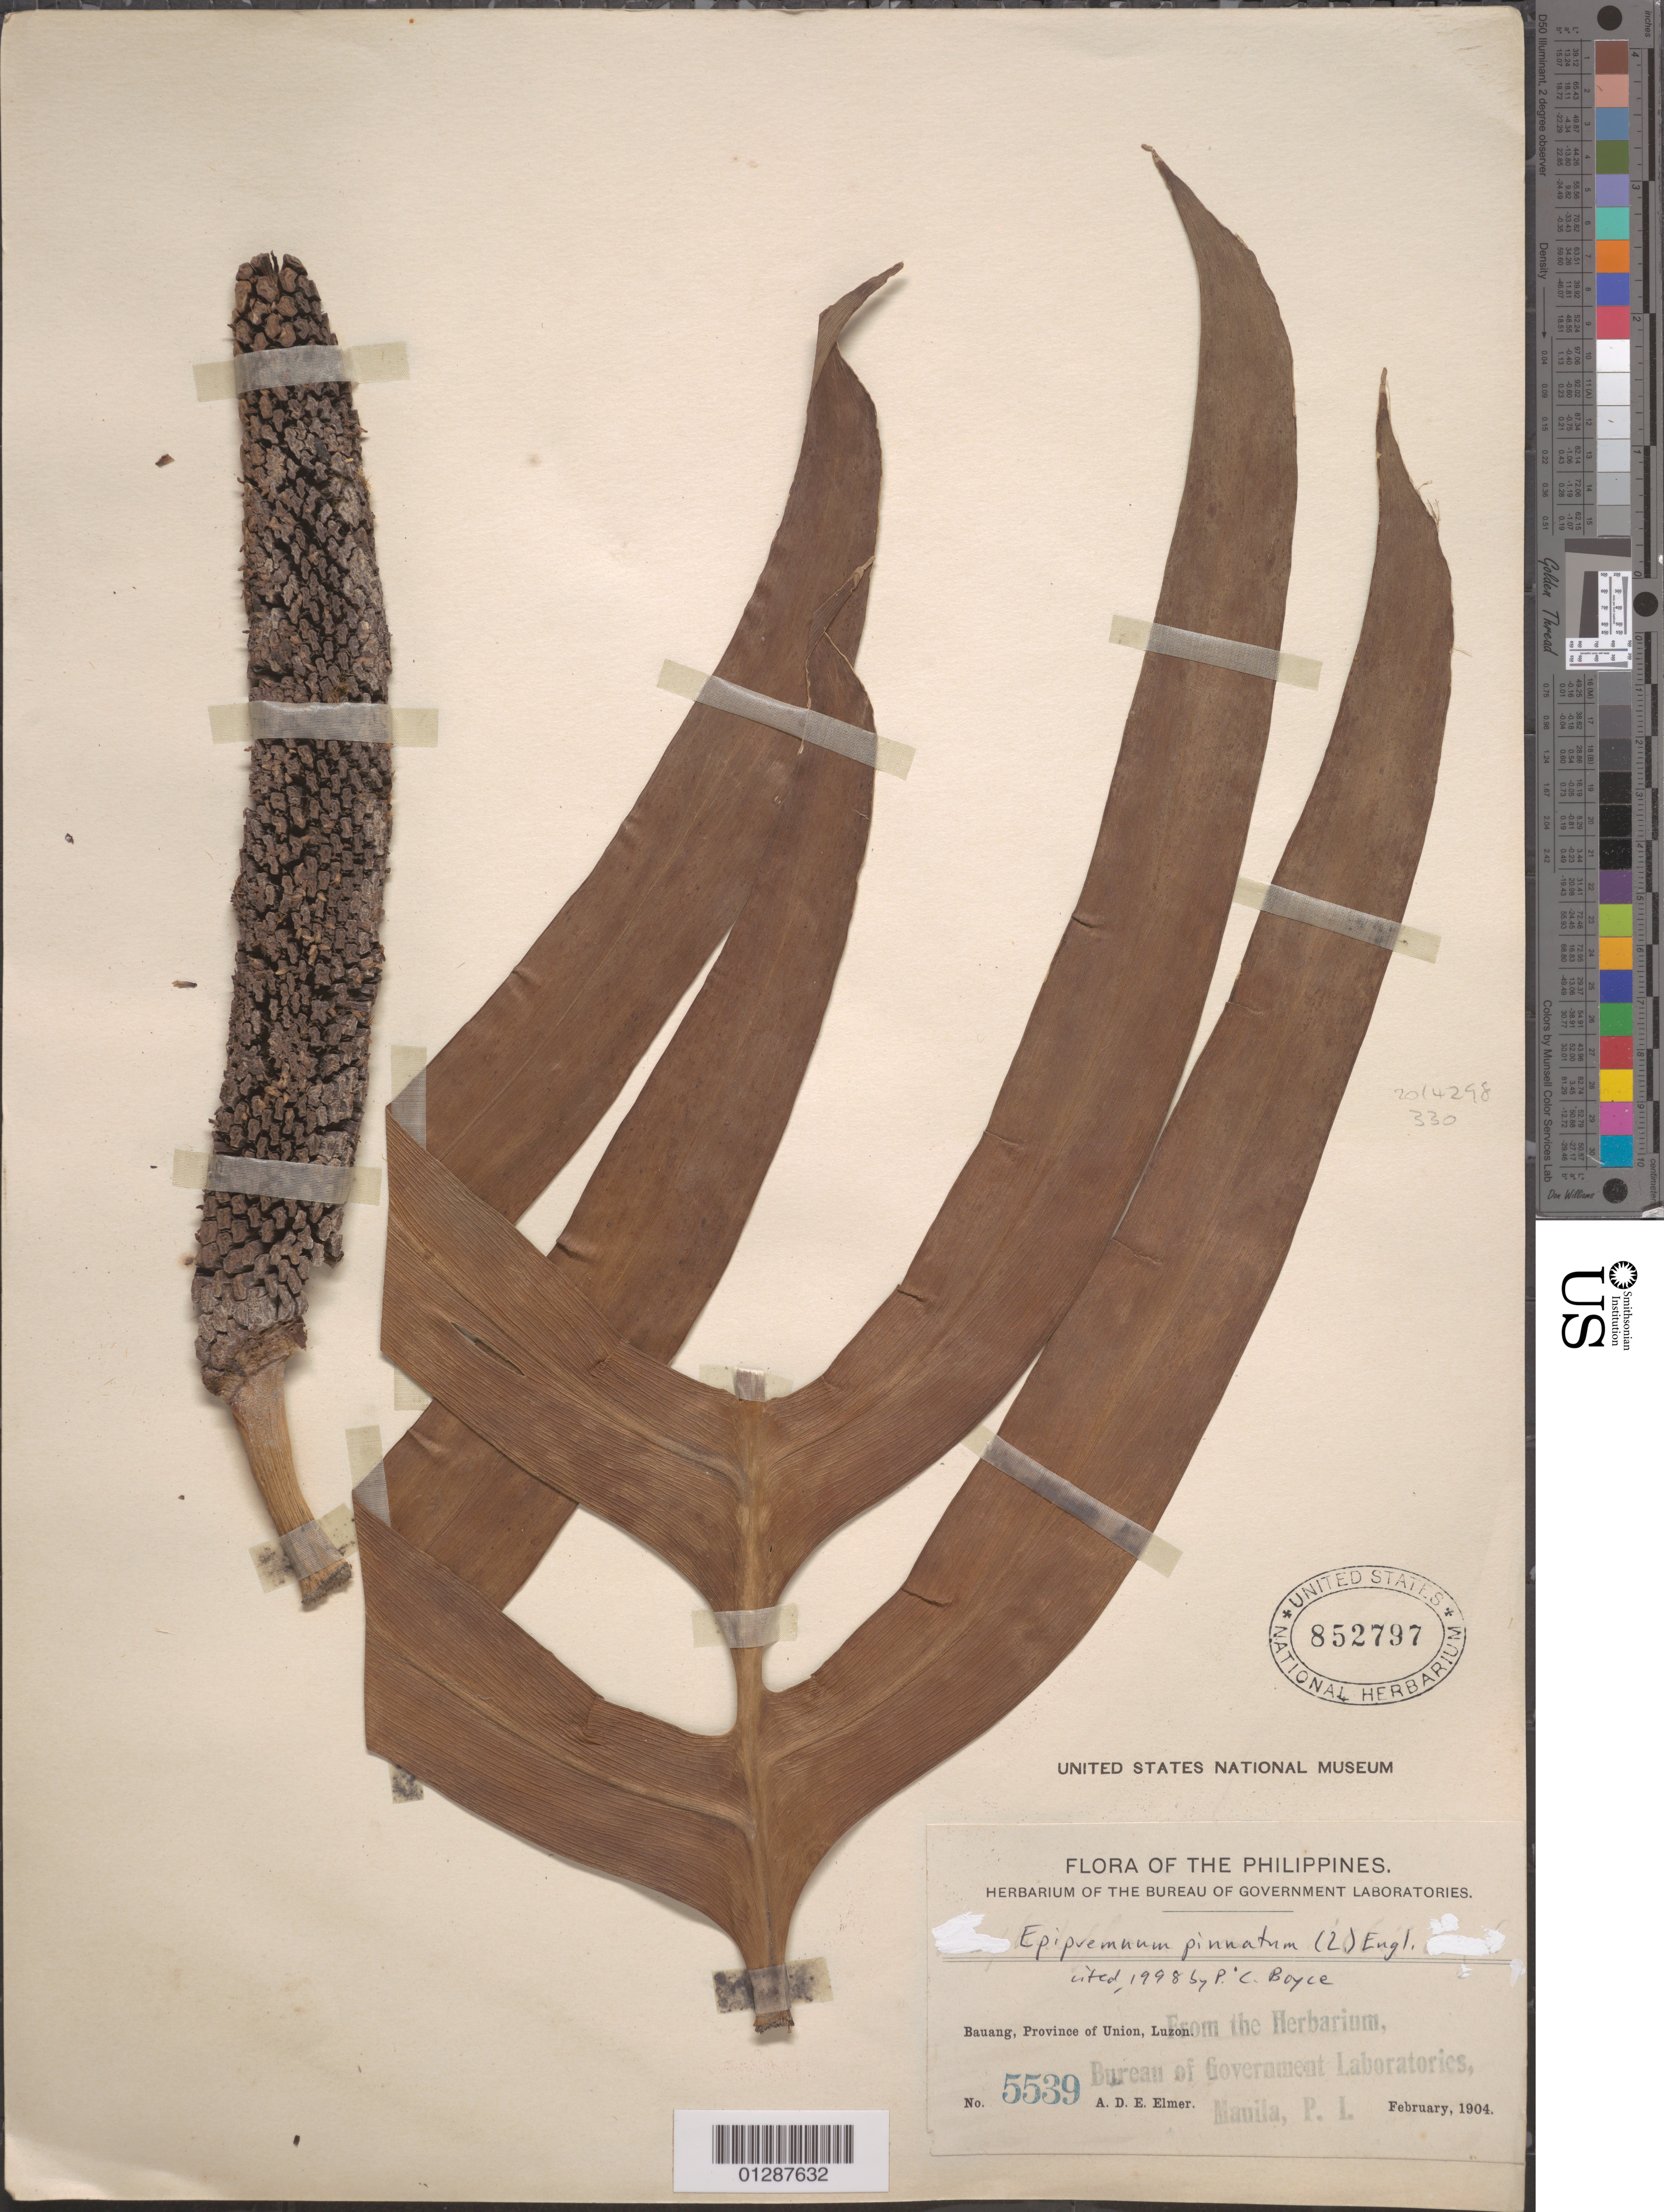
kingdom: Plantae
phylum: Tracheophyta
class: Liliopsida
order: Alismatales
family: Araceae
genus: Epipremnum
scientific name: Epipremnum pinnatum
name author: (L.) Engl.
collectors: A. D. E. Elmer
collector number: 5539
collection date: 1904-02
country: Philippines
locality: Bauang, Province of Union, Luzon.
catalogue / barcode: US 852797